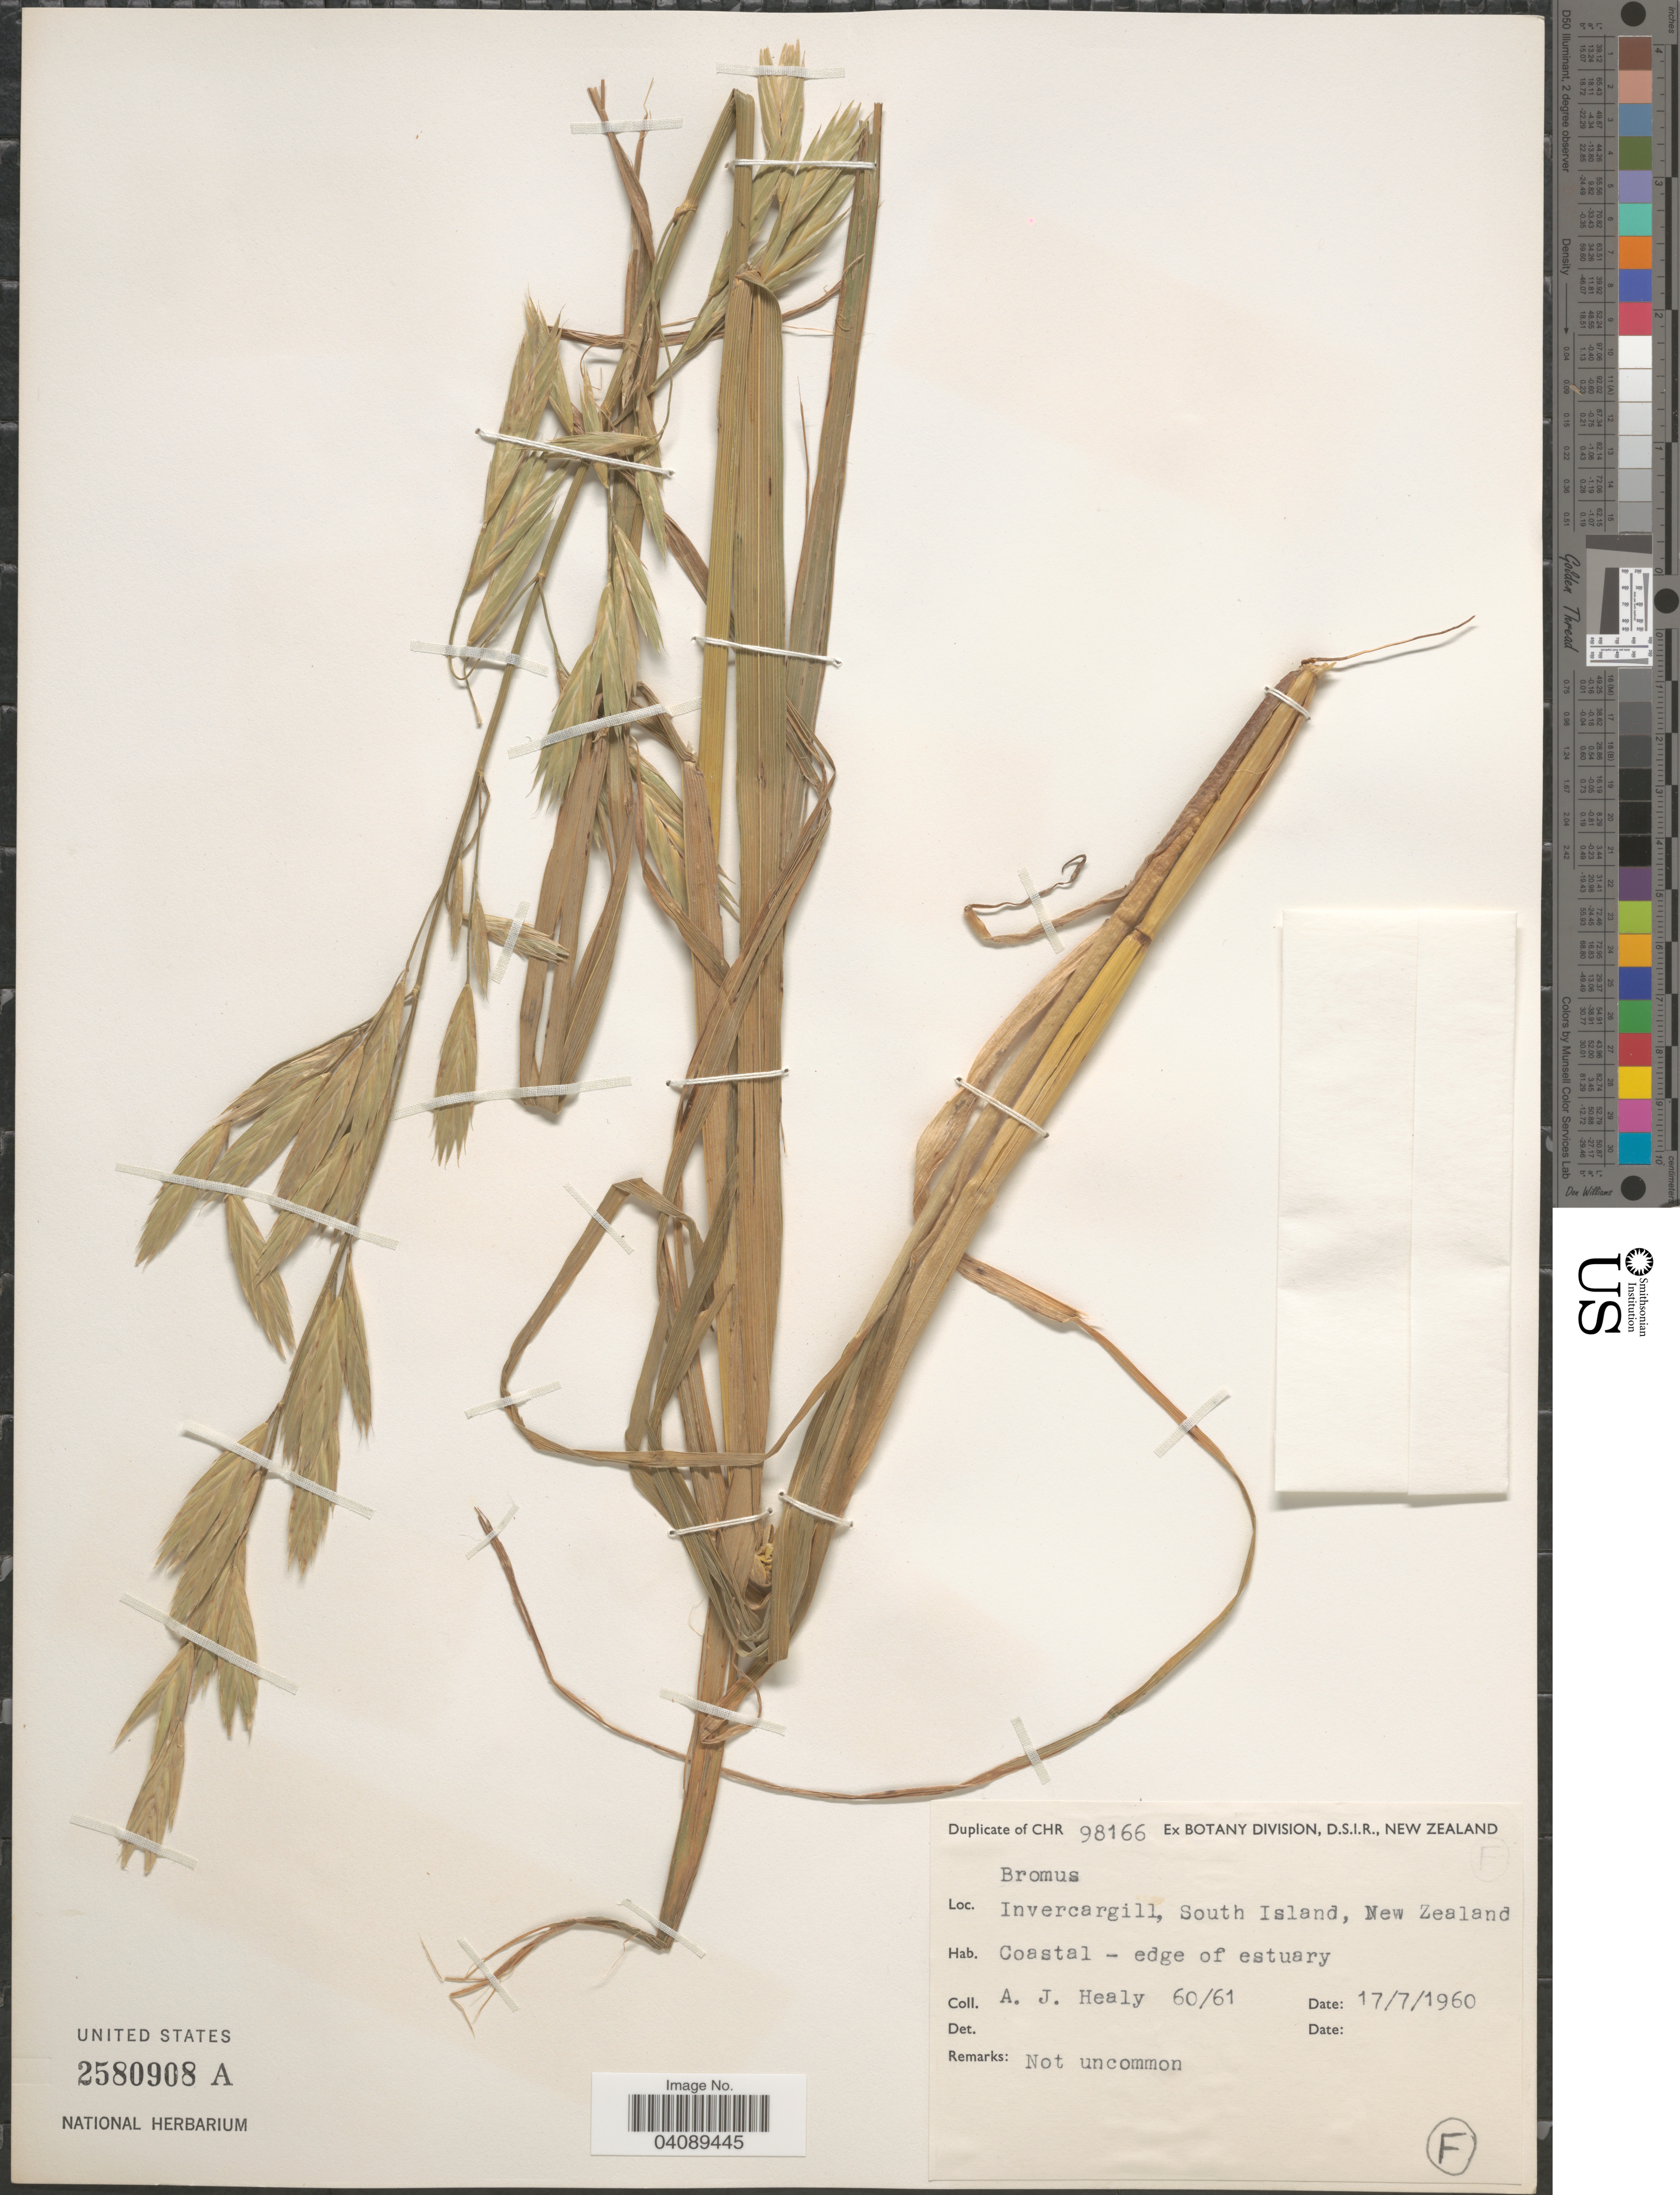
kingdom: Plantae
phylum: Tracheophyta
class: Liliopsida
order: Poales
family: Poaceae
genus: Bromus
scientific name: Bromus sp.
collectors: A. Healy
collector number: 60/61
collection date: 1960-07-17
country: New Zealand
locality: Invercargill, South Island. Coastal - edge of estuary.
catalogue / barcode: US 2580908A